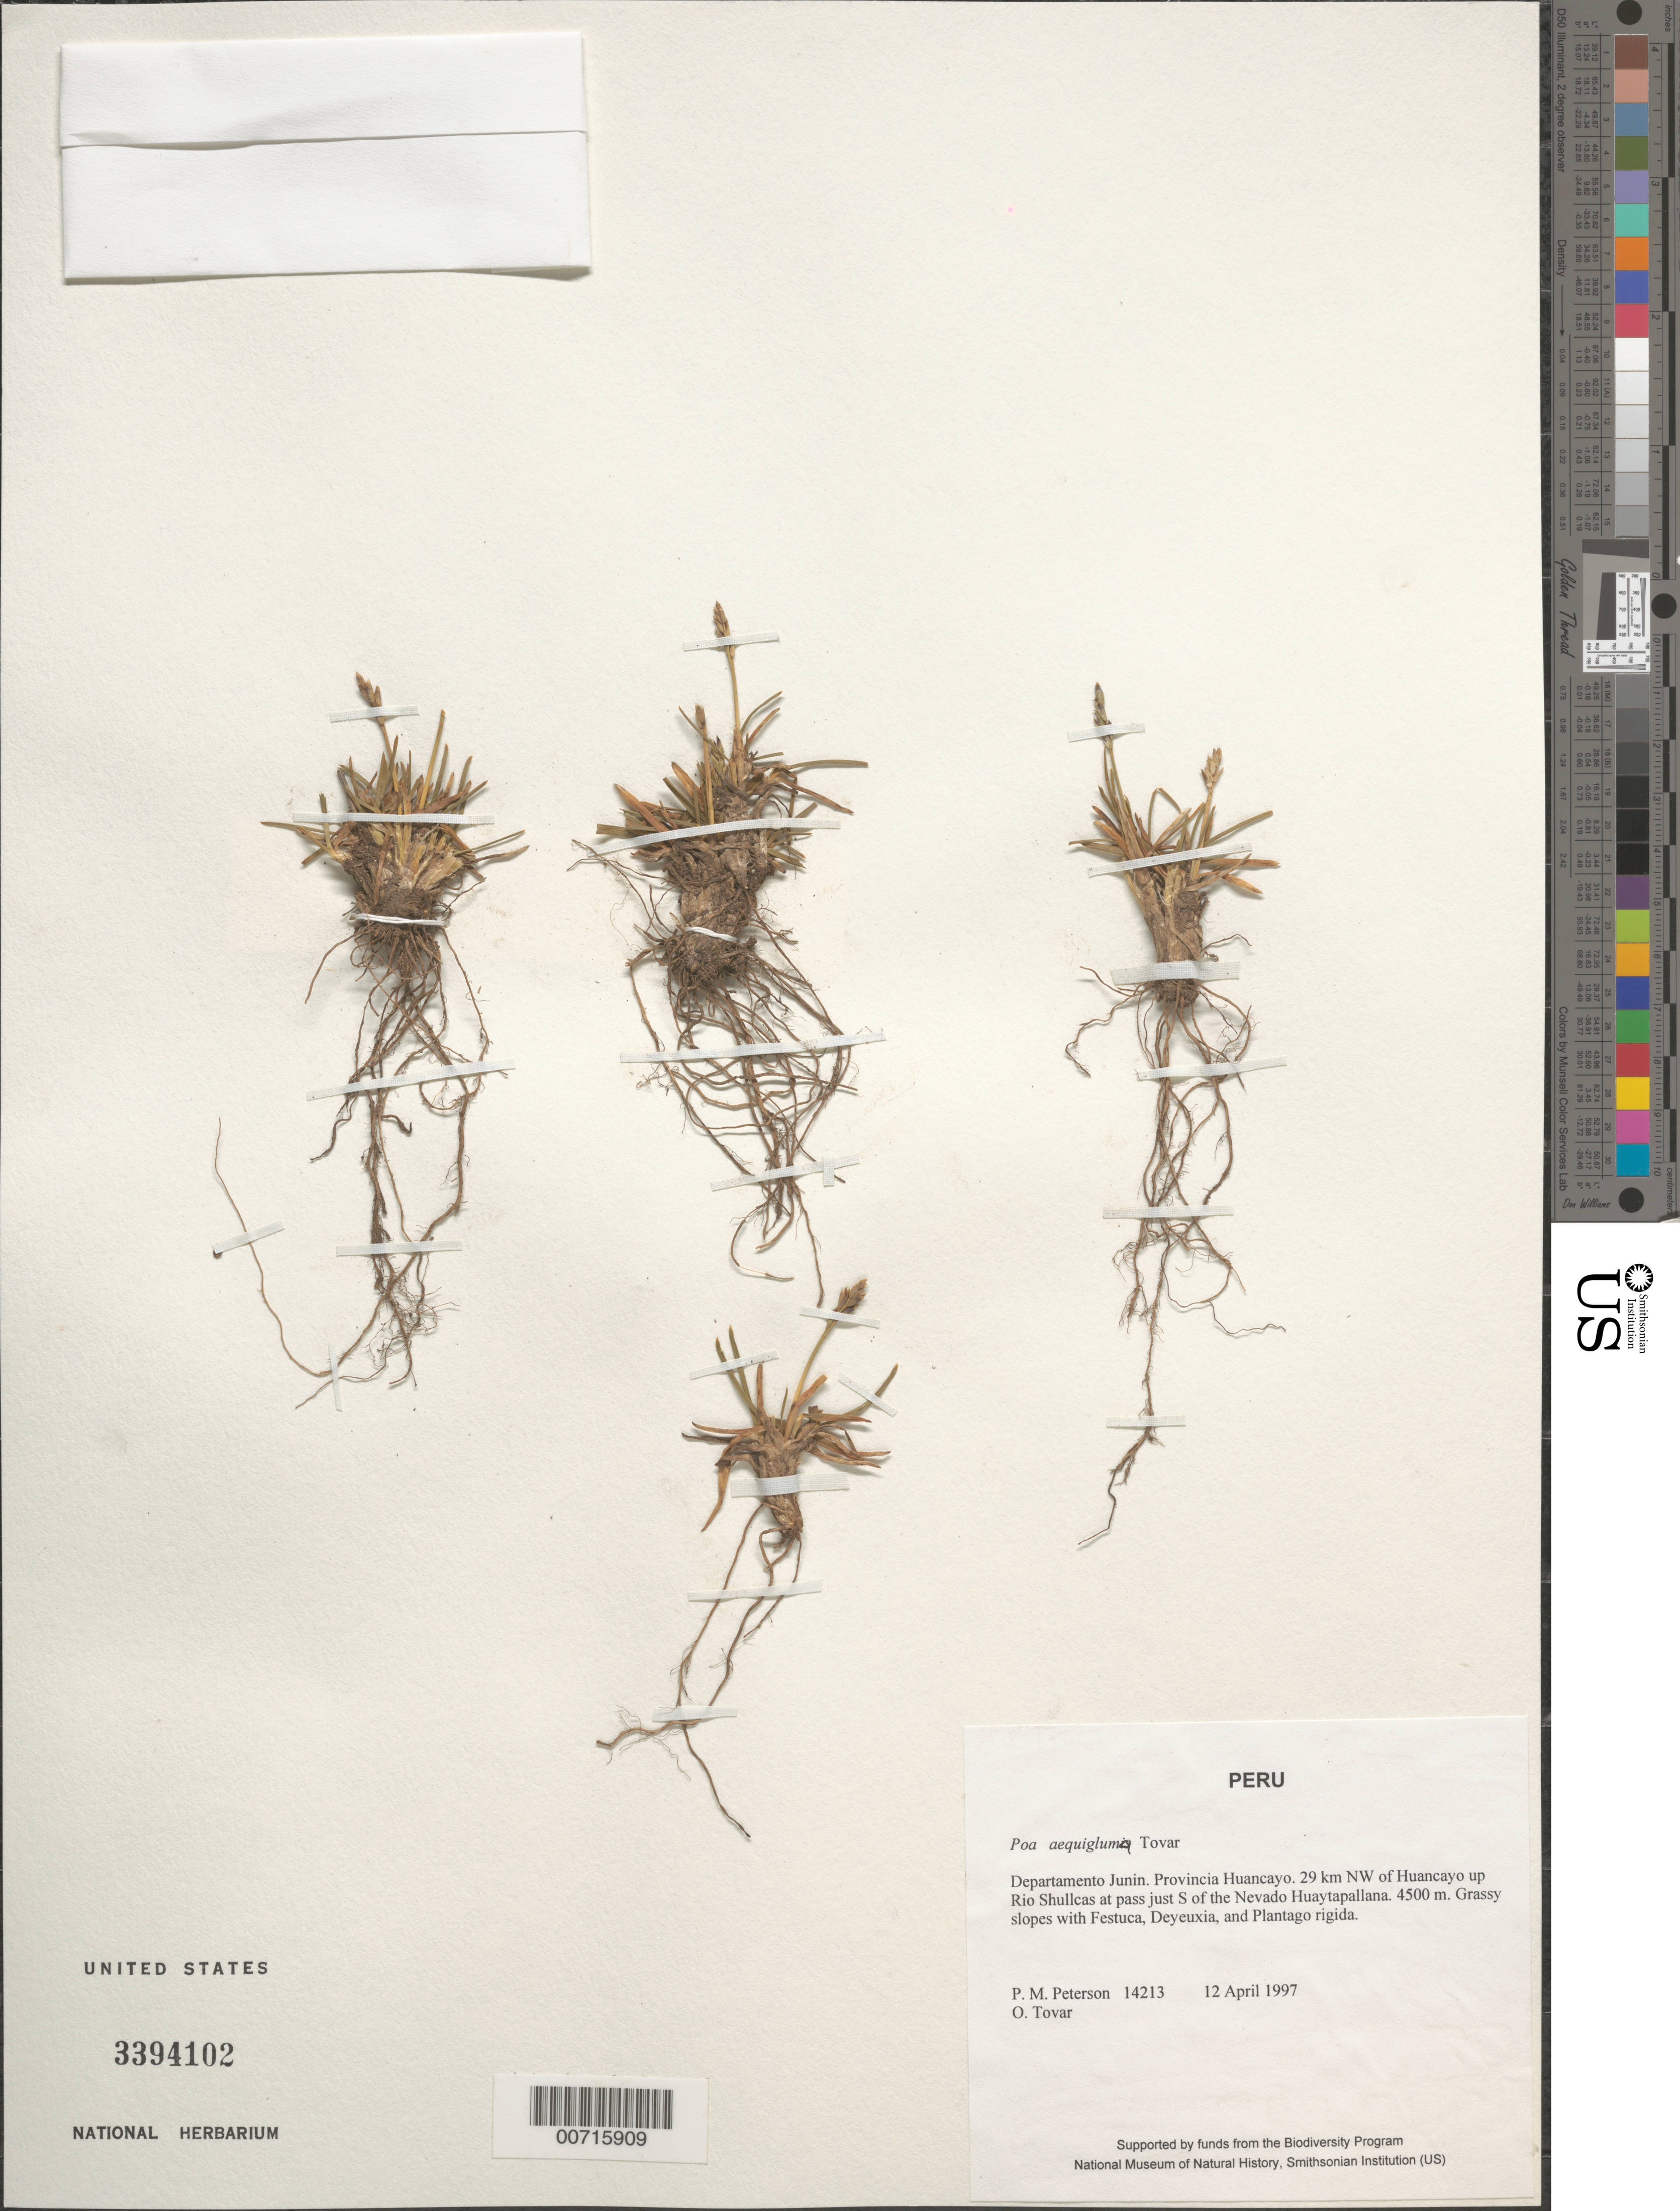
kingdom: Plantae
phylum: Tracheophyta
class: Liliopsida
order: Poales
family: Poaceae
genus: Poa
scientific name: Poa aequigluma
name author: Tovar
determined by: Soreng, Robert J., Research Associate (BOT), Smithsonian Institution - National Museum of Natural History (UNITED STATES)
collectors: P. M. Peterson & Ó. Tovar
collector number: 14213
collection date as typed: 12 Apr 1997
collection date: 1997-04-12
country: Peru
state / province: Junín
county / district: Huancayo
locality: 29 km NW of Huancayo up Rio Shullcas at pass just S of the Nevado Huaytapallana.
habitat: Grassy slopes with Festuca, Deyeuxia, and Plantago rigida.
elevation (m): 4500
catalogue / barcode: US 3394102